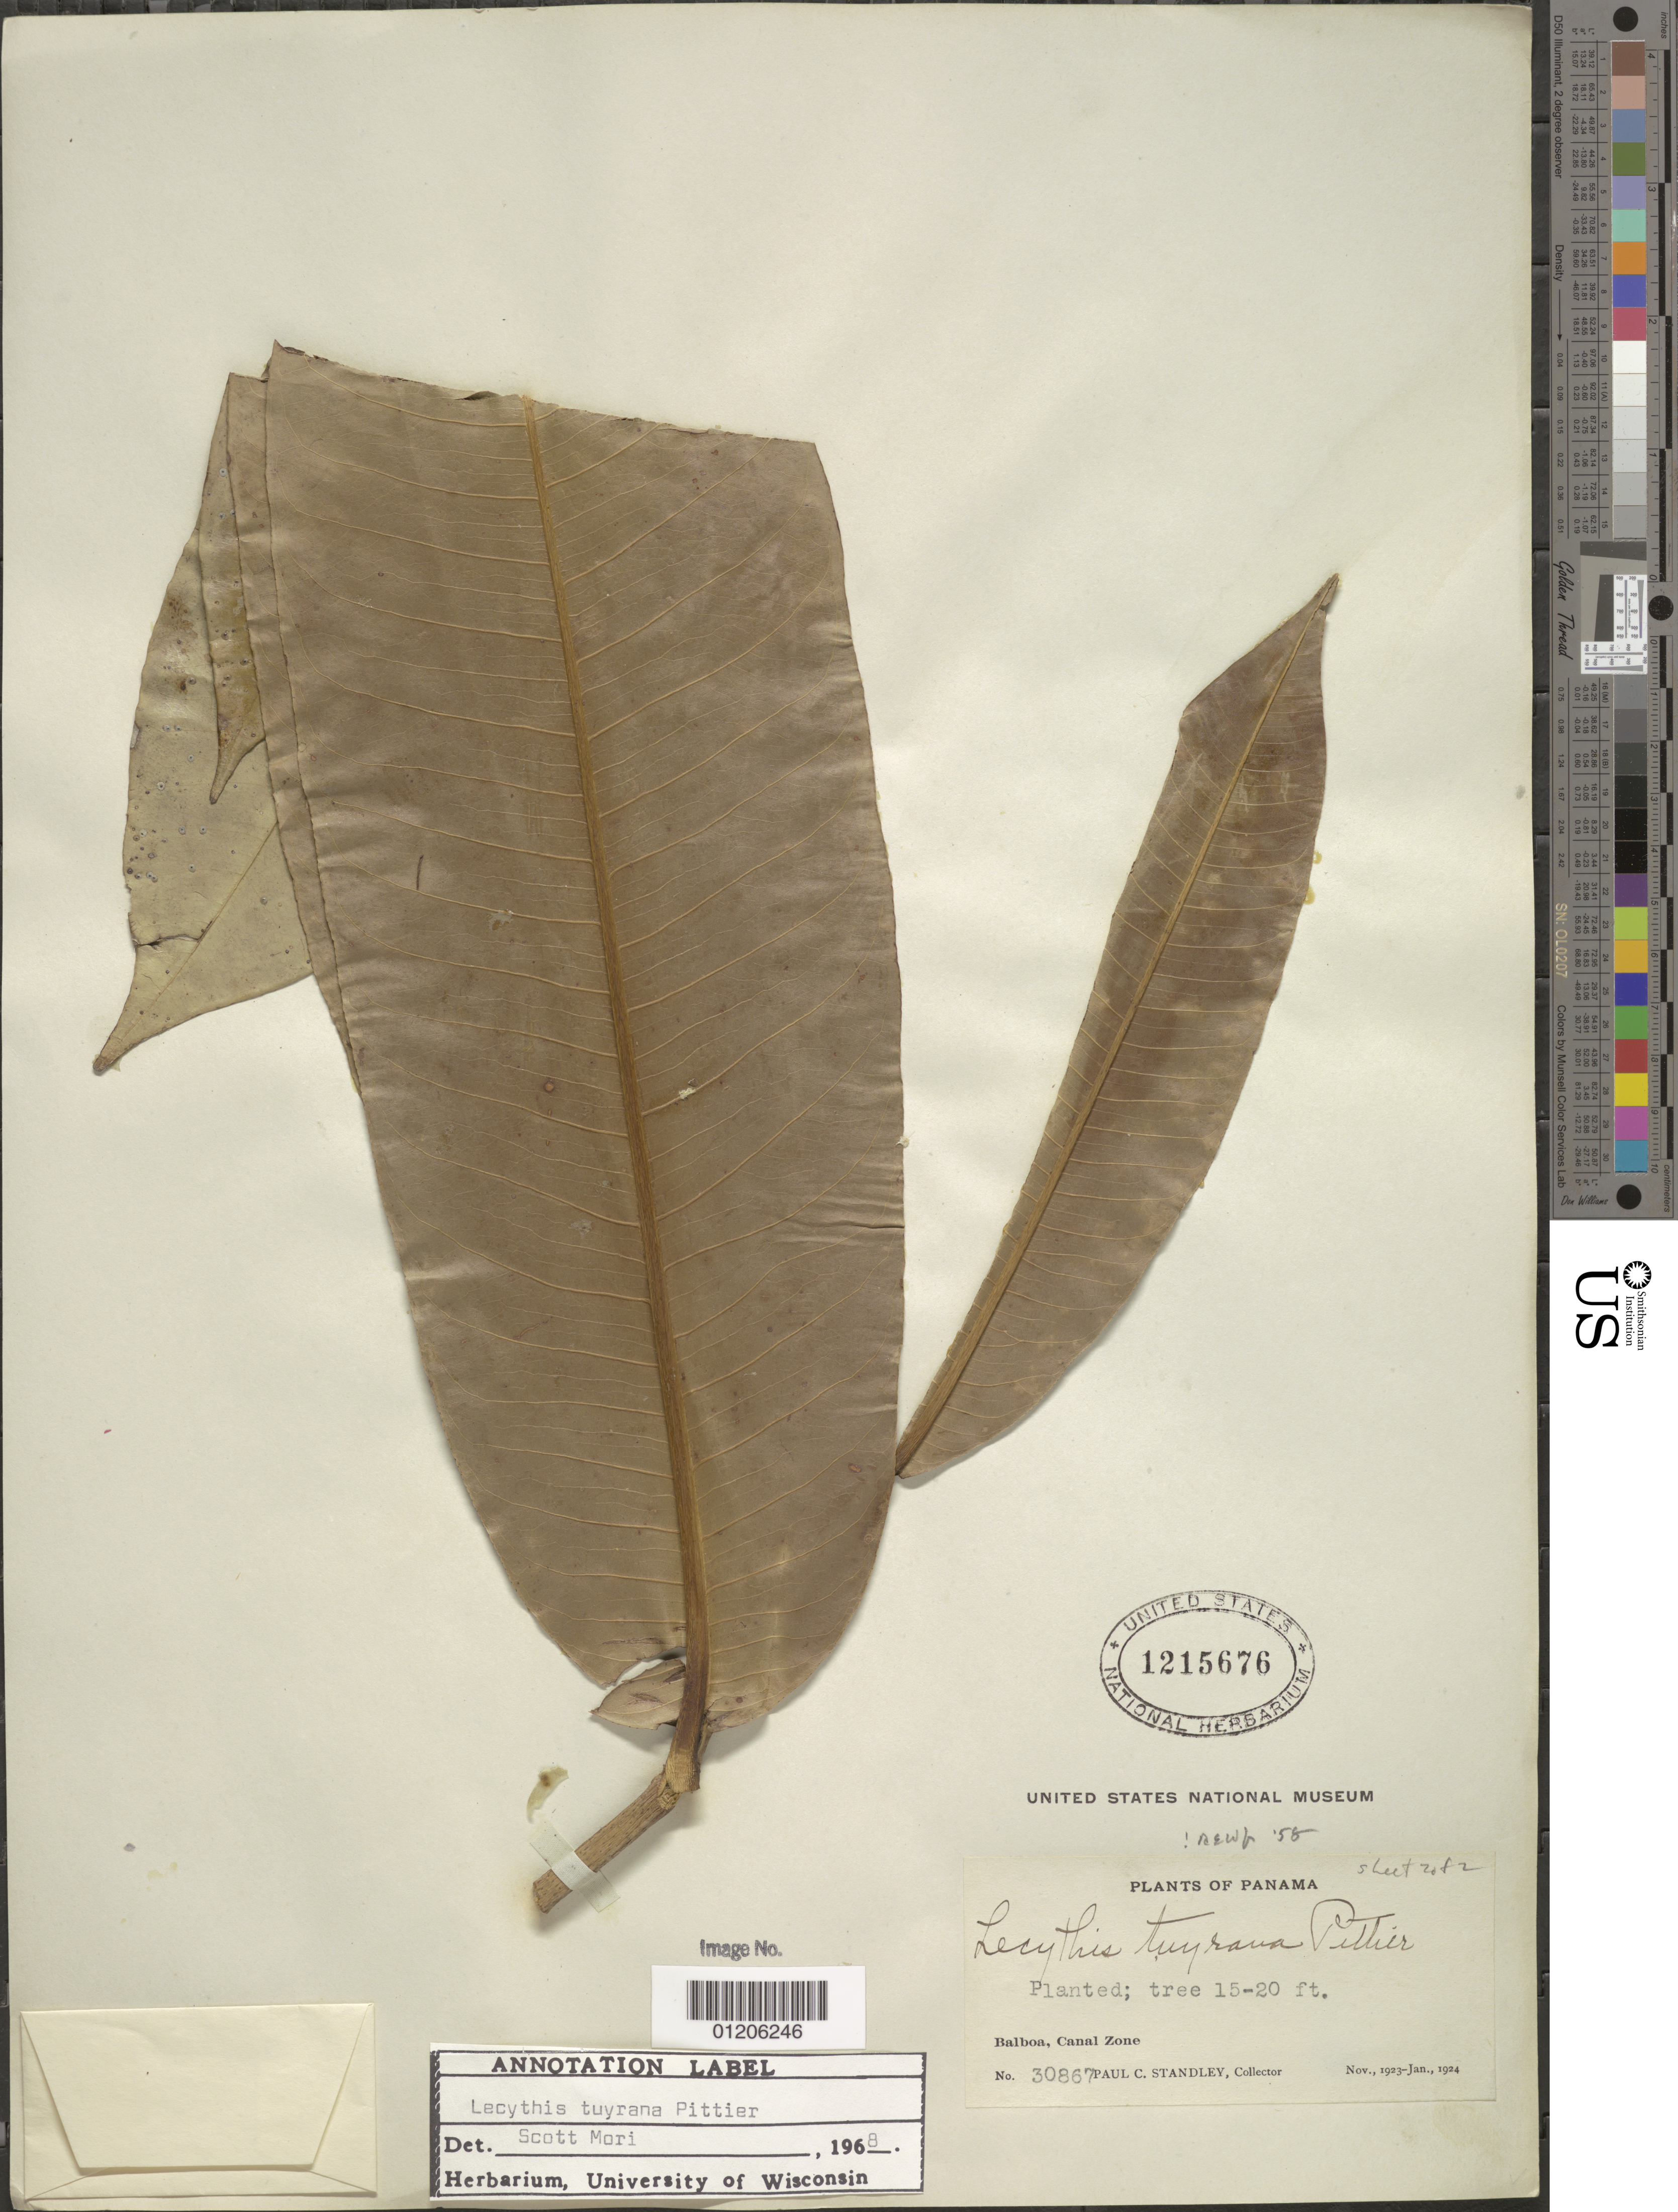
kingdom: Plantae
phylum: Tracheophyta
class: Magnoliopsida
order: Ericales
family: Lecythidaceae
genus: Lecythis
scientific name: Lecythis tuyrana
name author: Pittier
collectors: P. C. Standley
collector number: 30867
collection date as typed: Nov 1923 to -- Jan 1924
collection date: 1923-11/1924-01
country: Panama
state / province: Panamá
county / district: Canal Zone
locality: Balboa.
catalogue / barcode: US 1215676